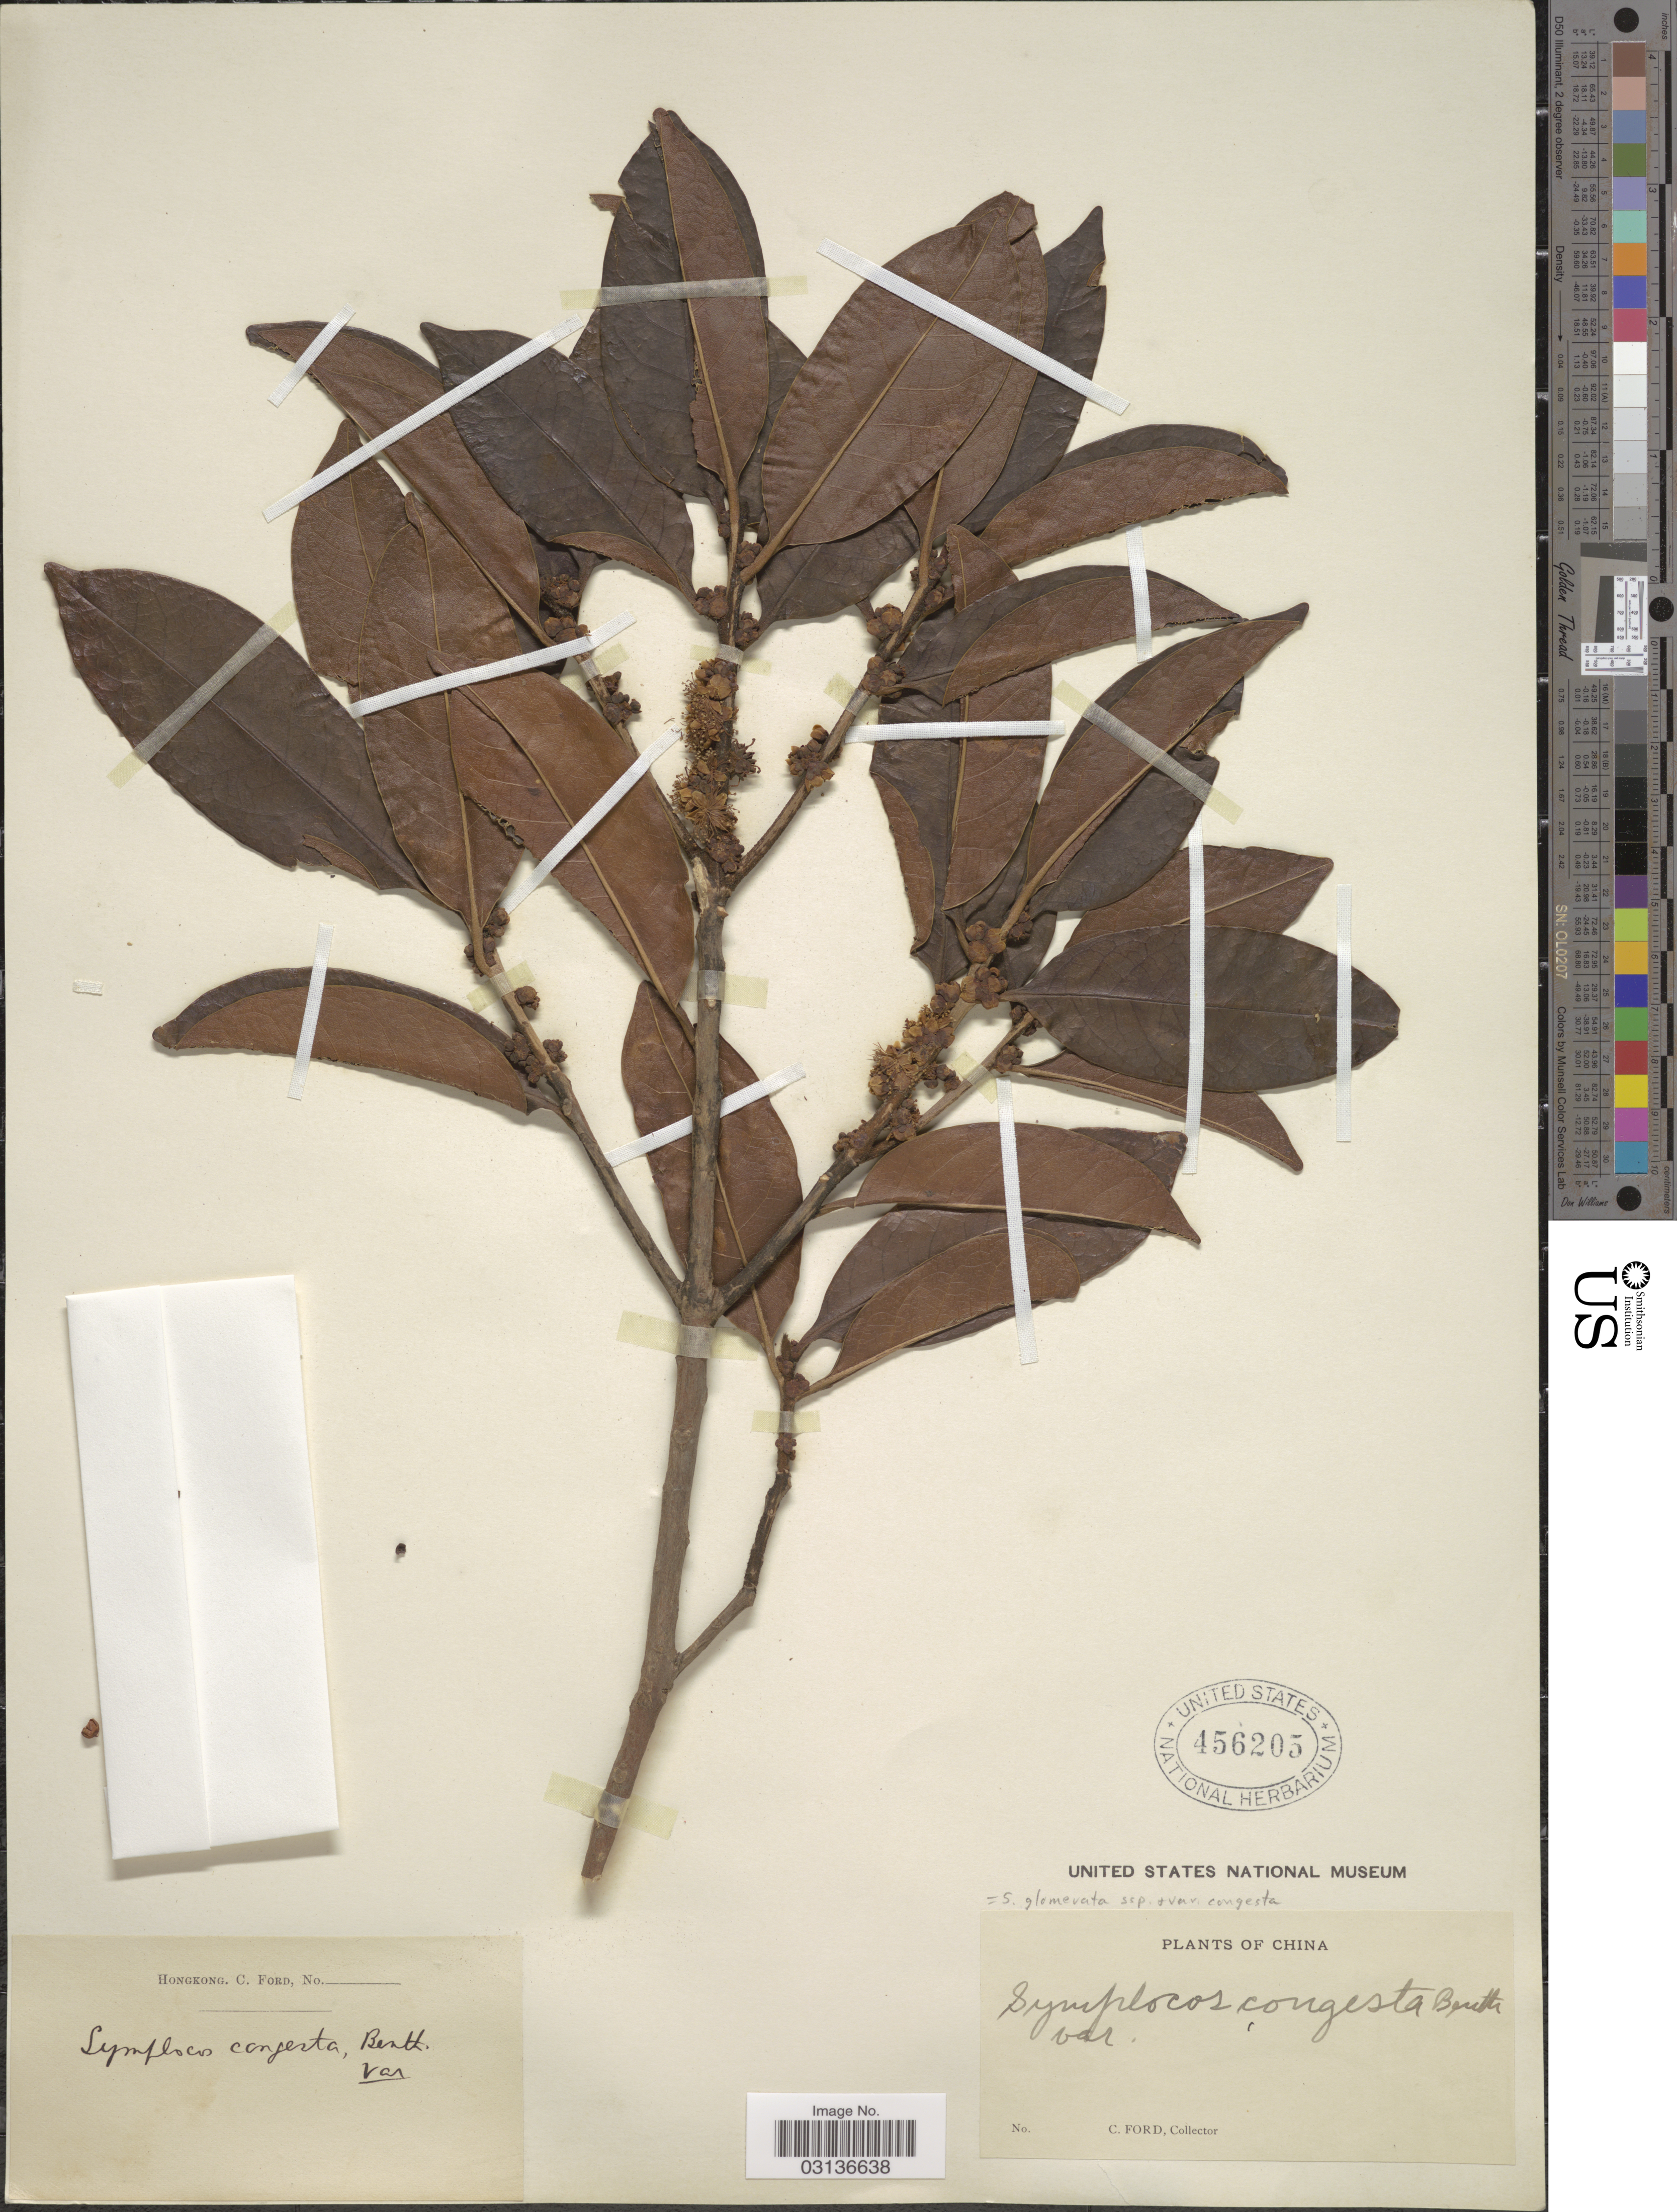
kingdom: Plantae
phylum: Tracheophyta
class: Magnoliopsida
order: Ericales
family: Symplocaceae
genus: Symplocos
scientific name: Symplocos glomerata subsp. congesta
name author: (Benth.) Noot.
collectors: C. Ford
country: China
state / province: Hong Kong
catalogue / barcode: US 456205